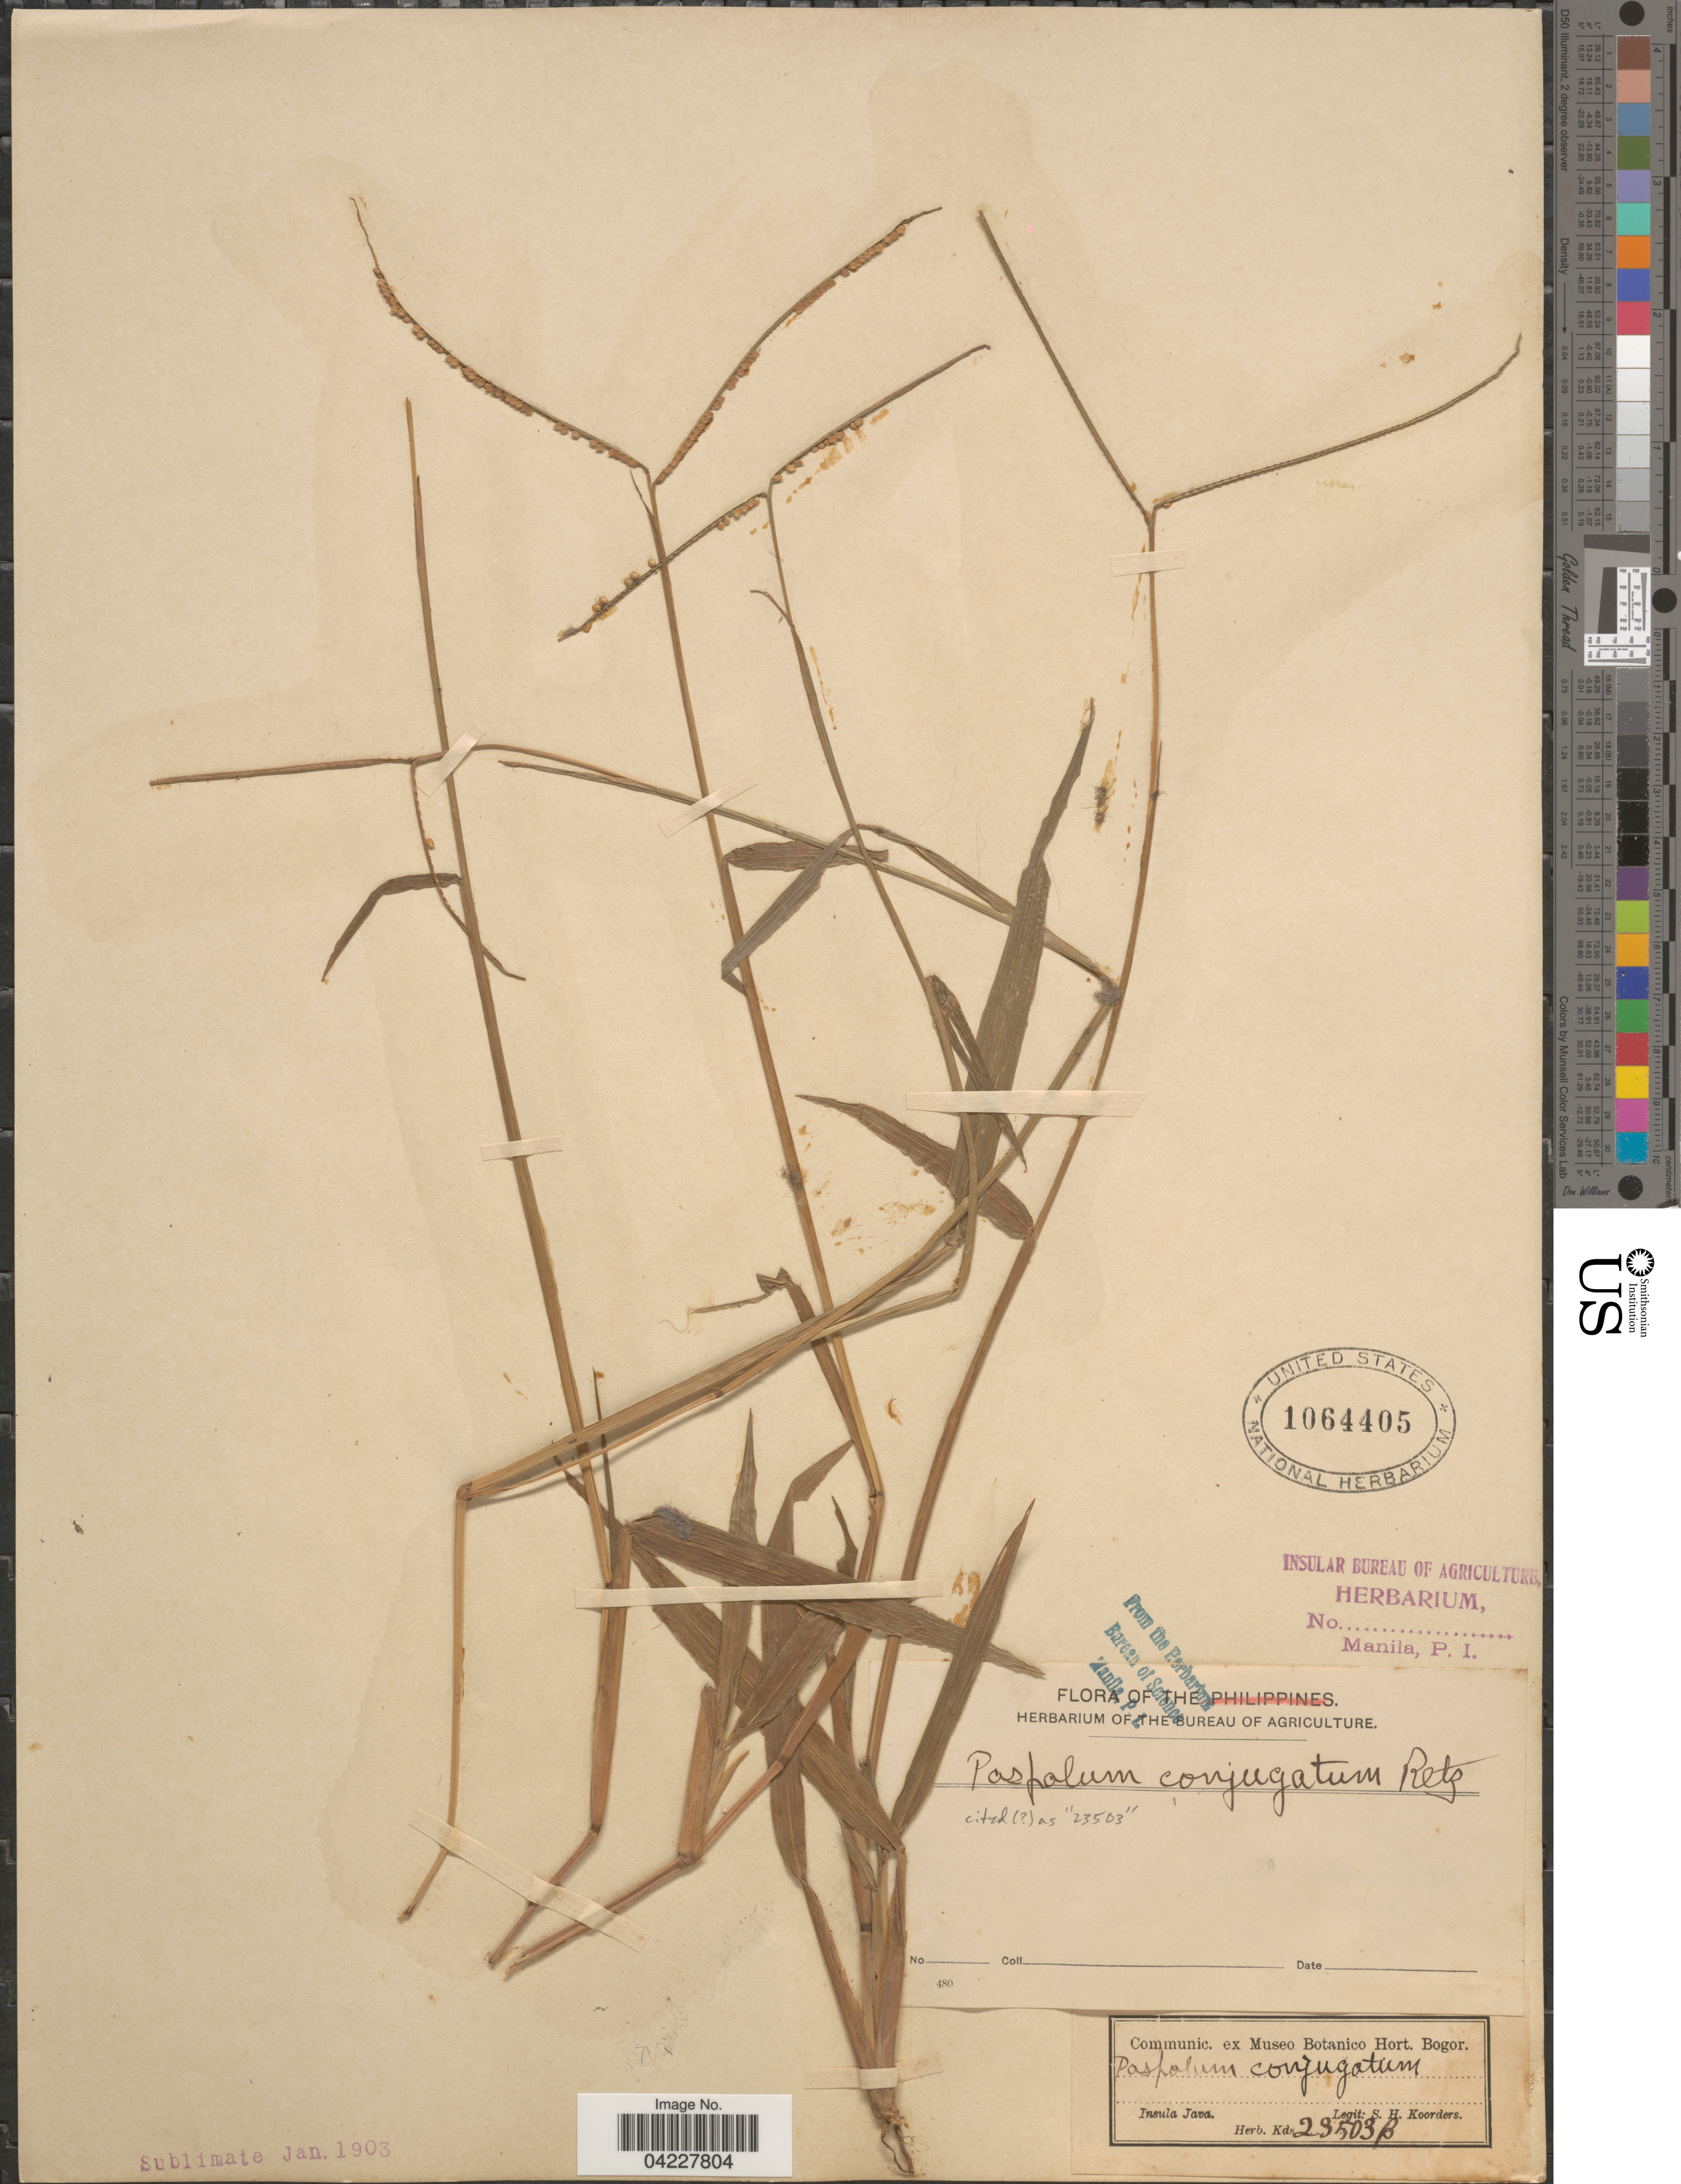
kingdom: Plantae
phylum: Tracheophyta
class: Liliopsida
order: Poales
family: Poaceae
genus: Paspalum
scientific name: Paspalum conjugatum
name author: P.J. Bergius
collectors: S. H. Koorders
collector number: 23503B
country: Indonesia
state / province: Java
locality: Insula Java.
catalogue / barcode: US 1064405